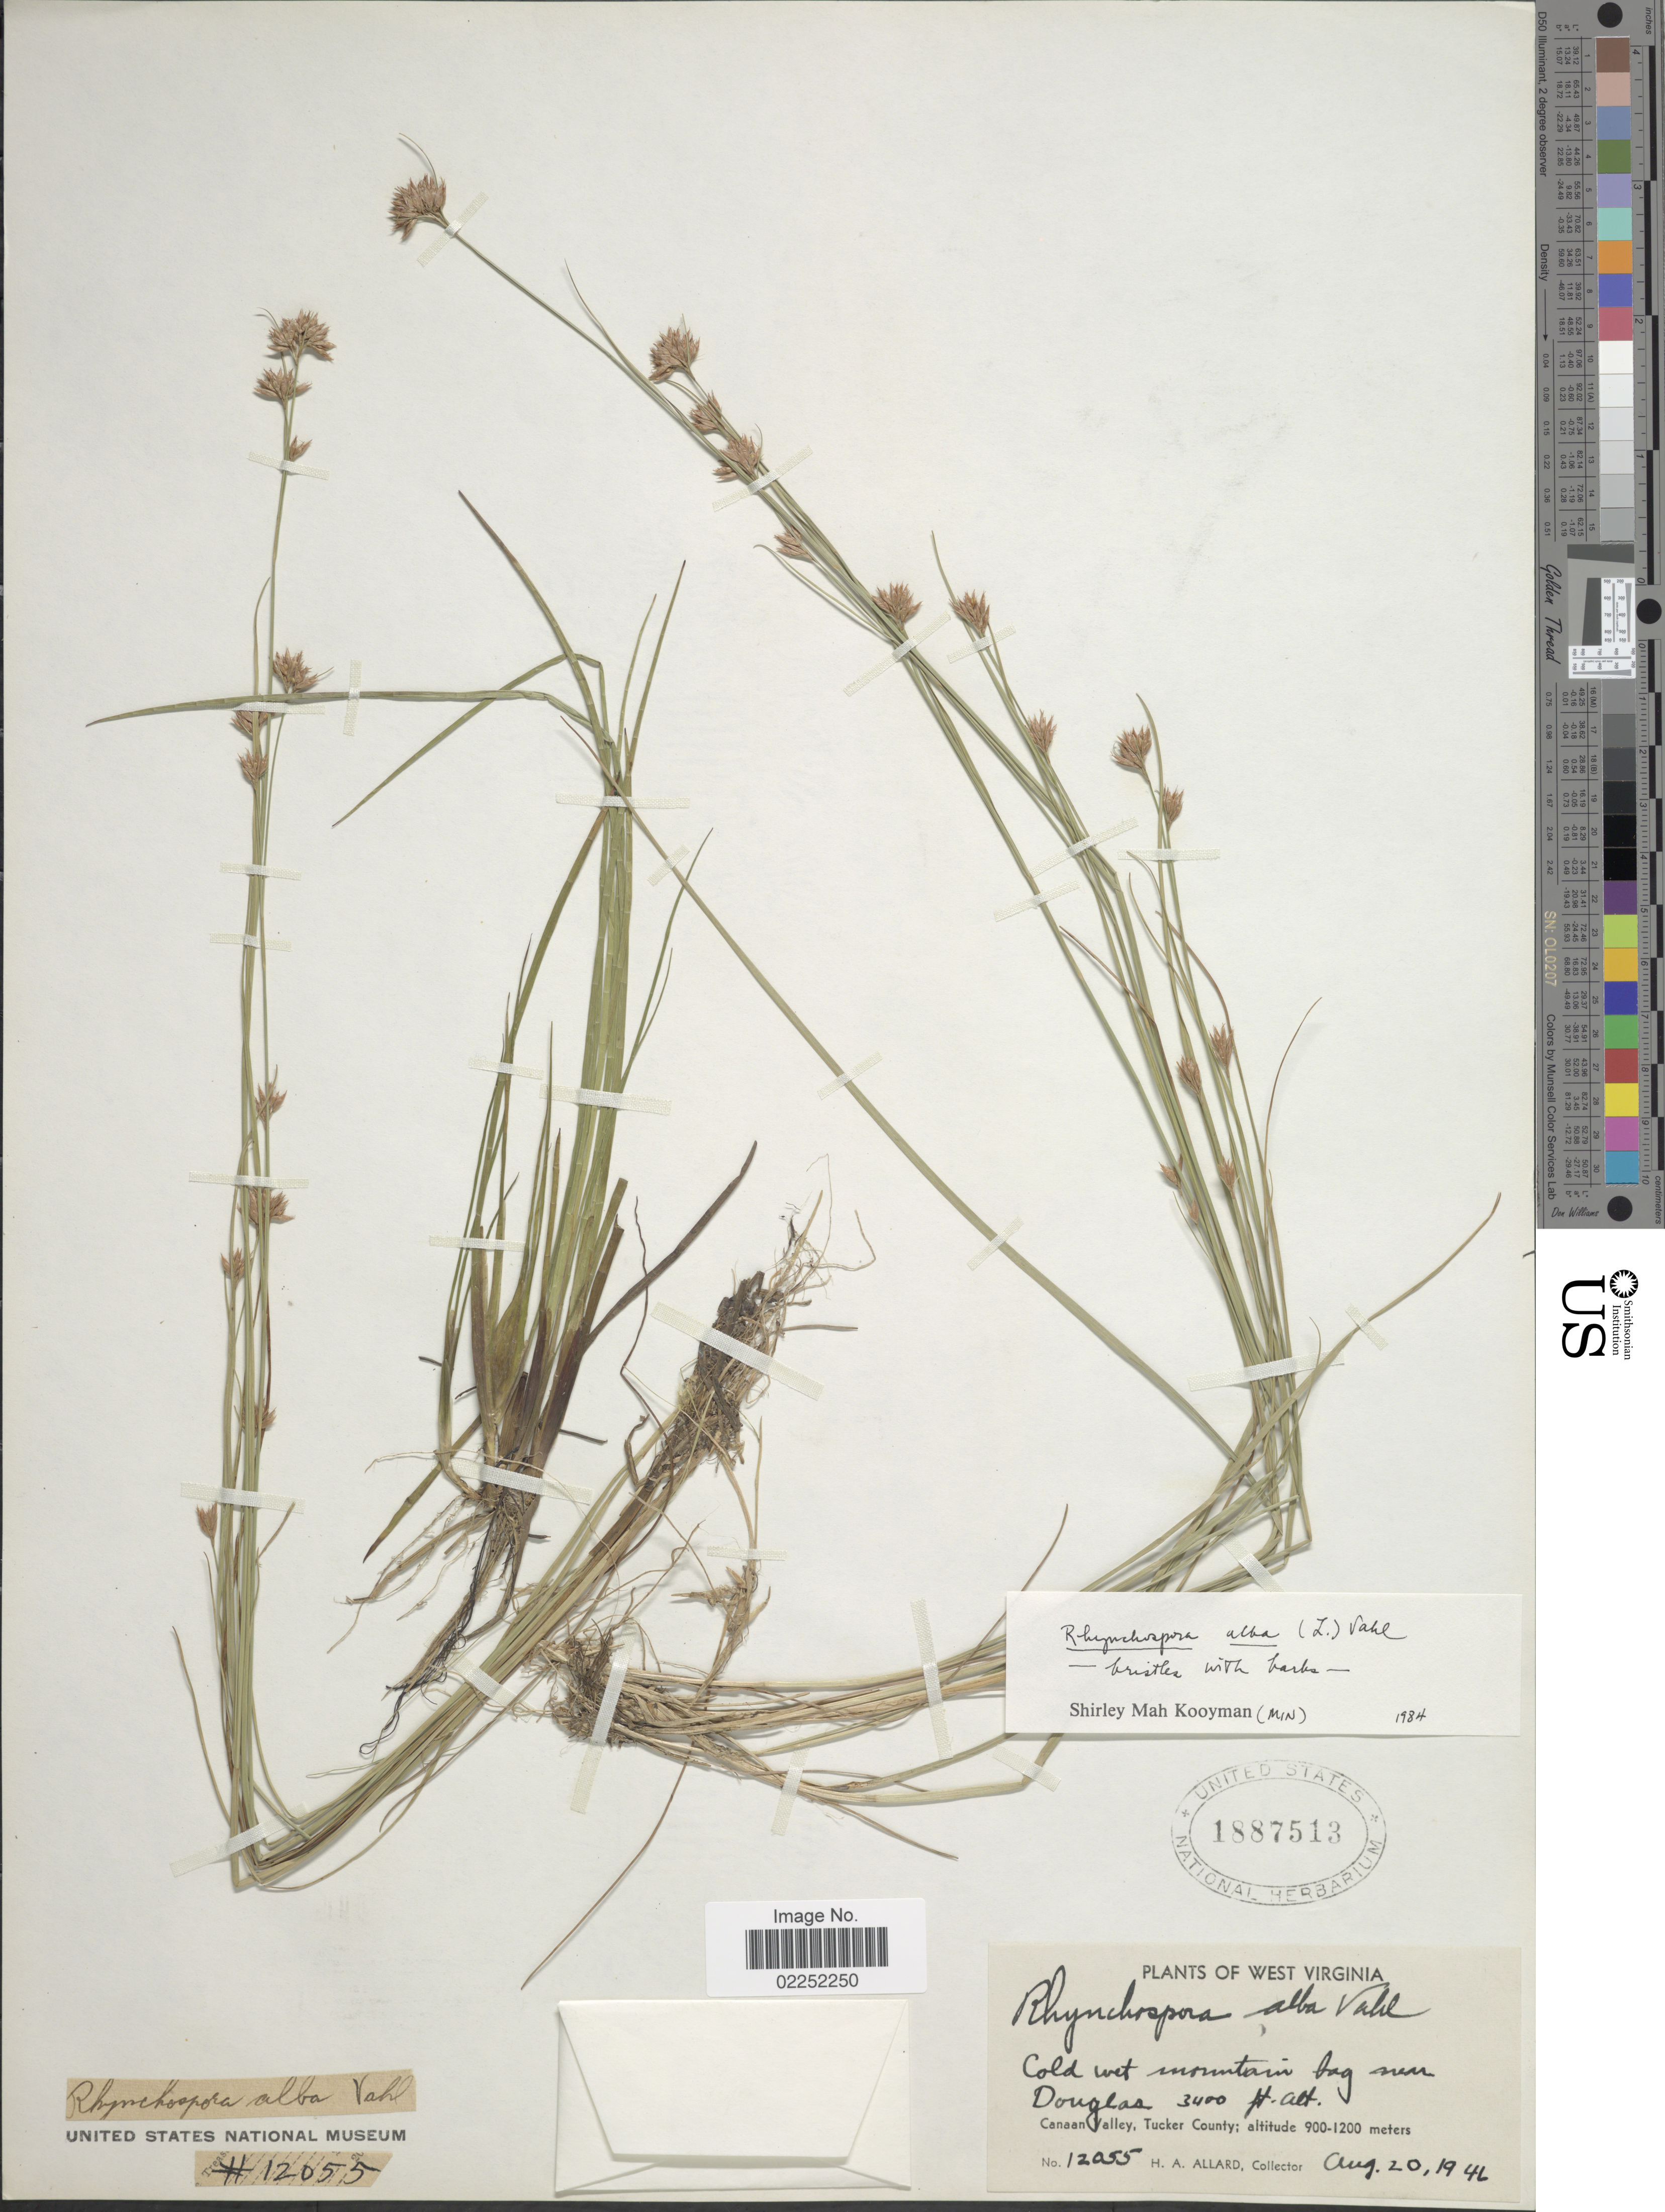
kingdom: Plantae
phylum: Tracheophyta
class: Liliopsida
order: Poales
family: Cyperaceae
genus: Rhynchospora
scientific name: Rhynchospora alba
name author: (L.) Vahl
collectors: H. A. Allard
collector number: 12055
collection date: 1946-08-20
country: United States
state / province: West Virginia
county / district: Tucker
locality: Cold wet mountain bog near Douglas, Canaan Valley, Tucker County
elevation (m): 900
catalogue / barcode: US 1887513